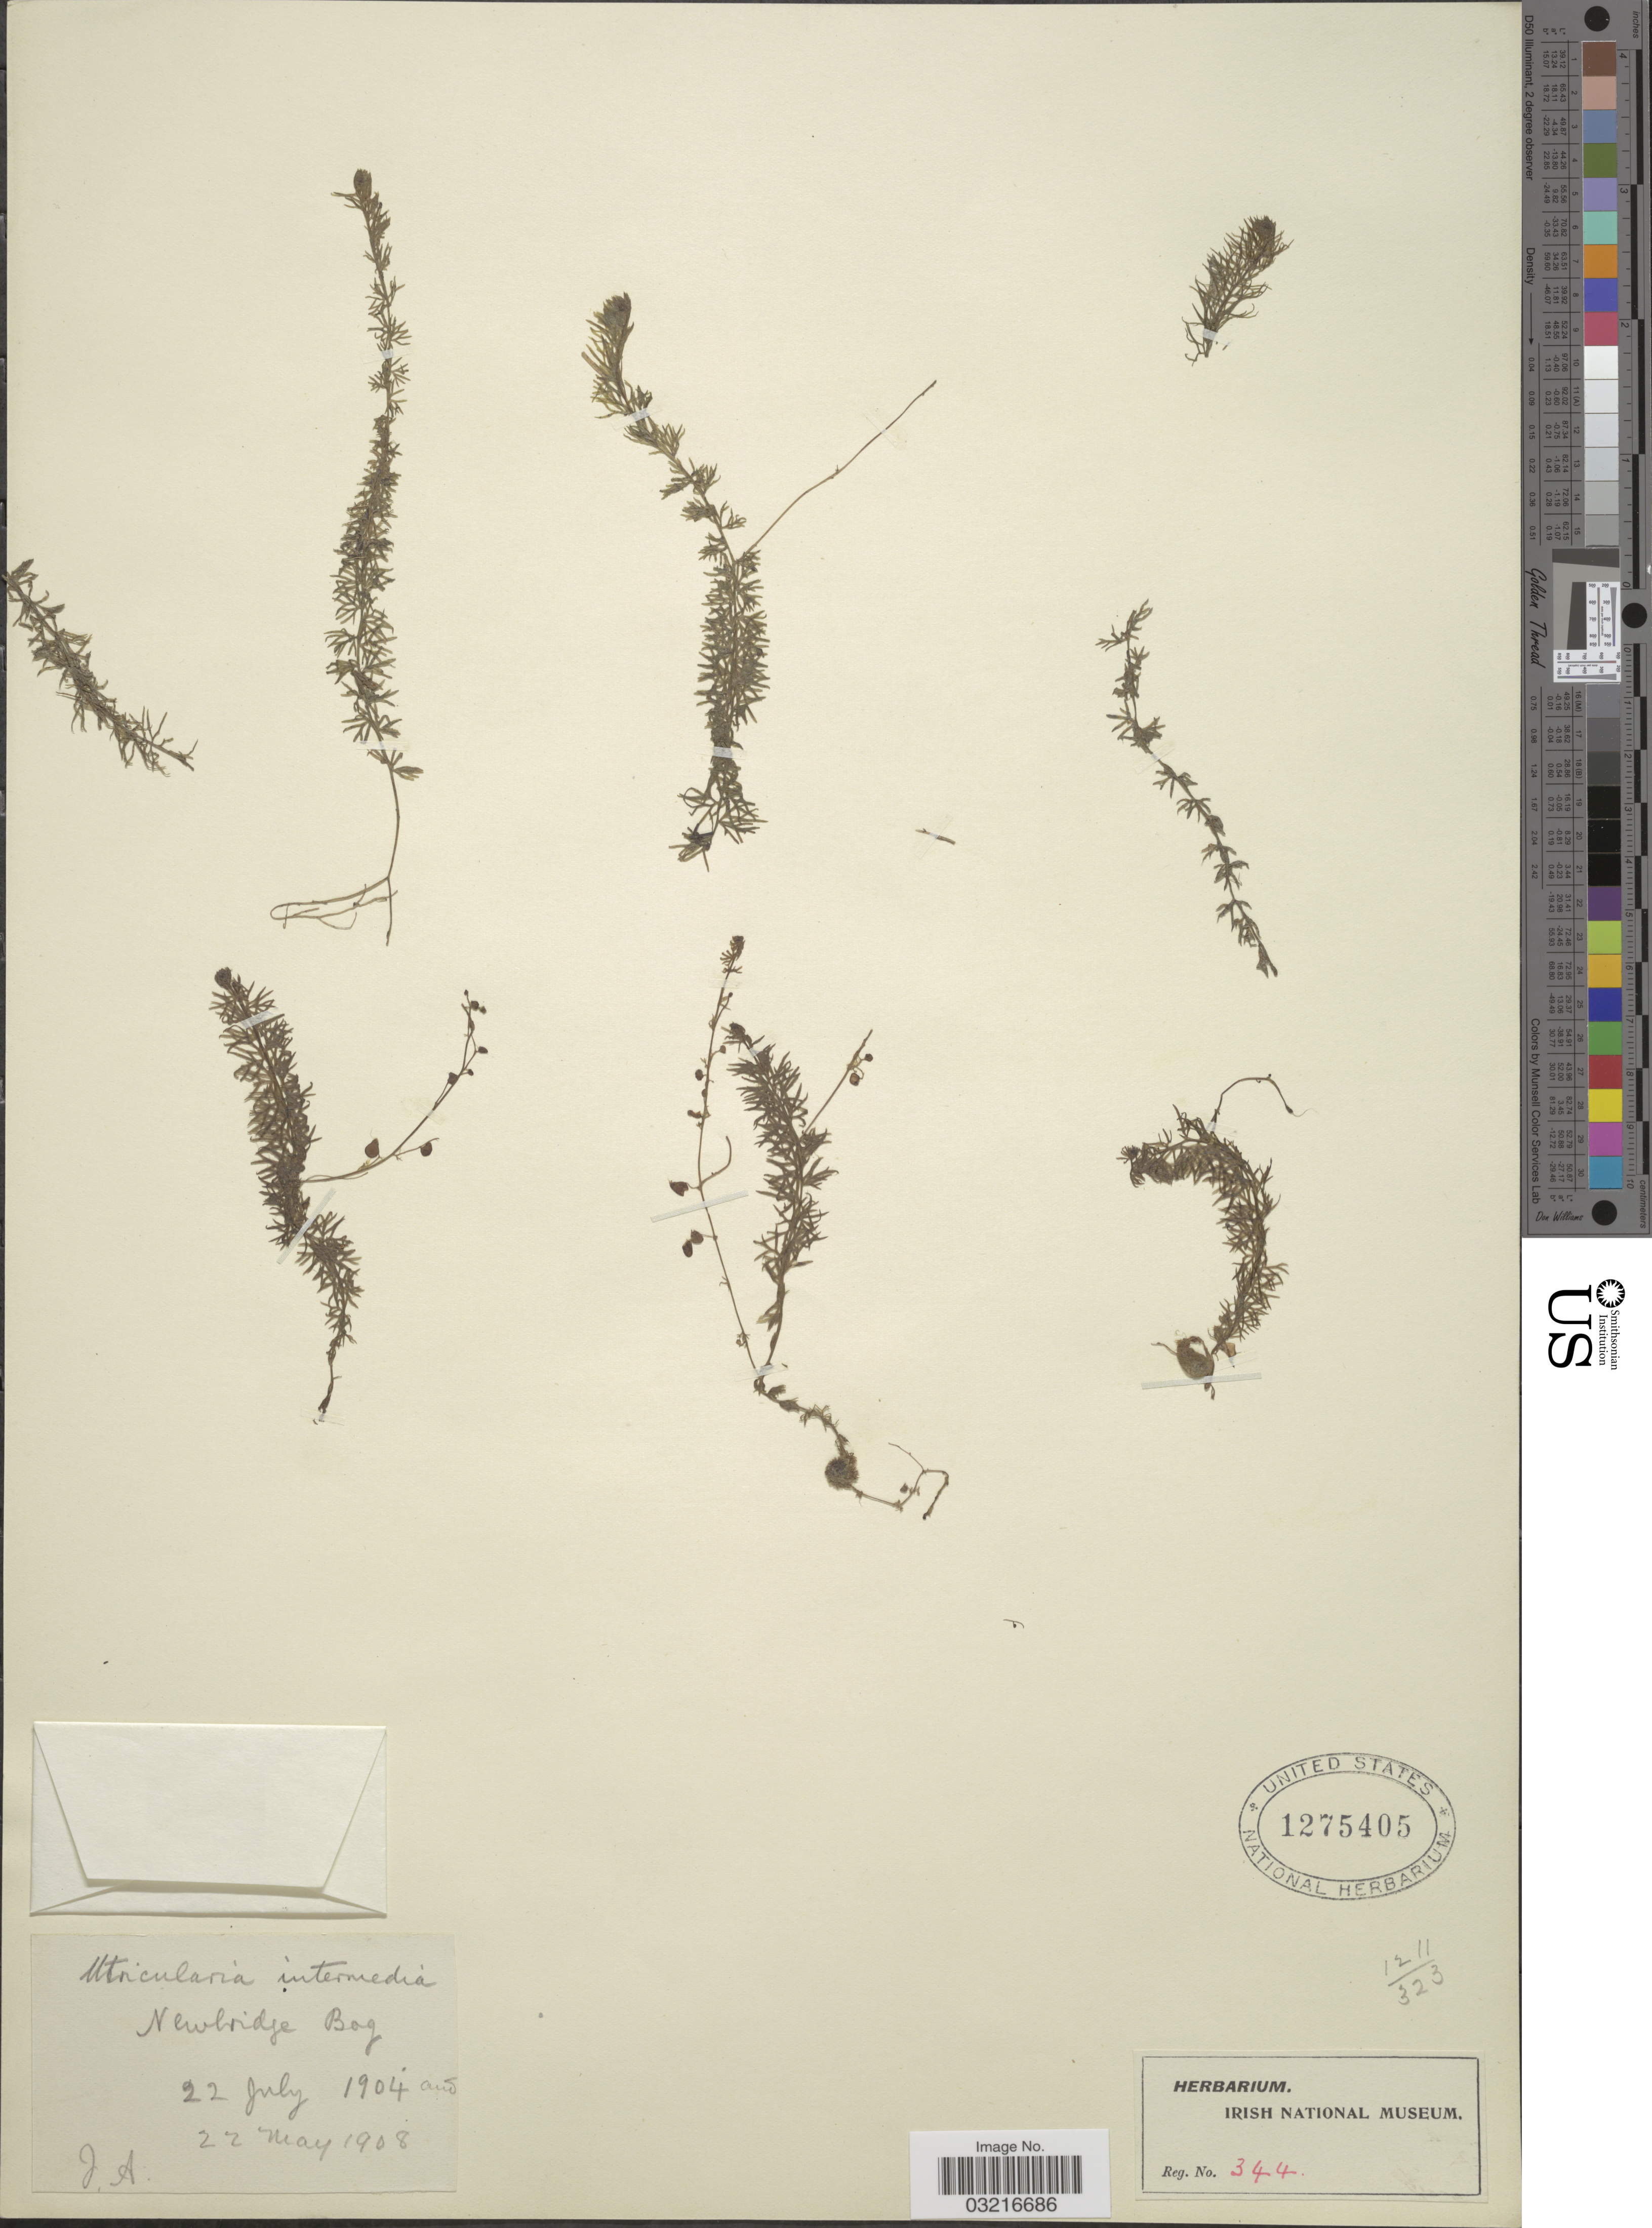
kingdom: Plantae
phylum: Tracheophyta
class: Magnoliopsida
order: Lamiales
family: Lentibulariaceae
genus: Utricularia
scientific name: Utricularia intermedia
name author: Hayne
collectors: J. A.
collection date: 1904-07-22/1908-05-22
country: Ireland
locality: Newbridge Bog.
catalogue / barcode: US 1275405